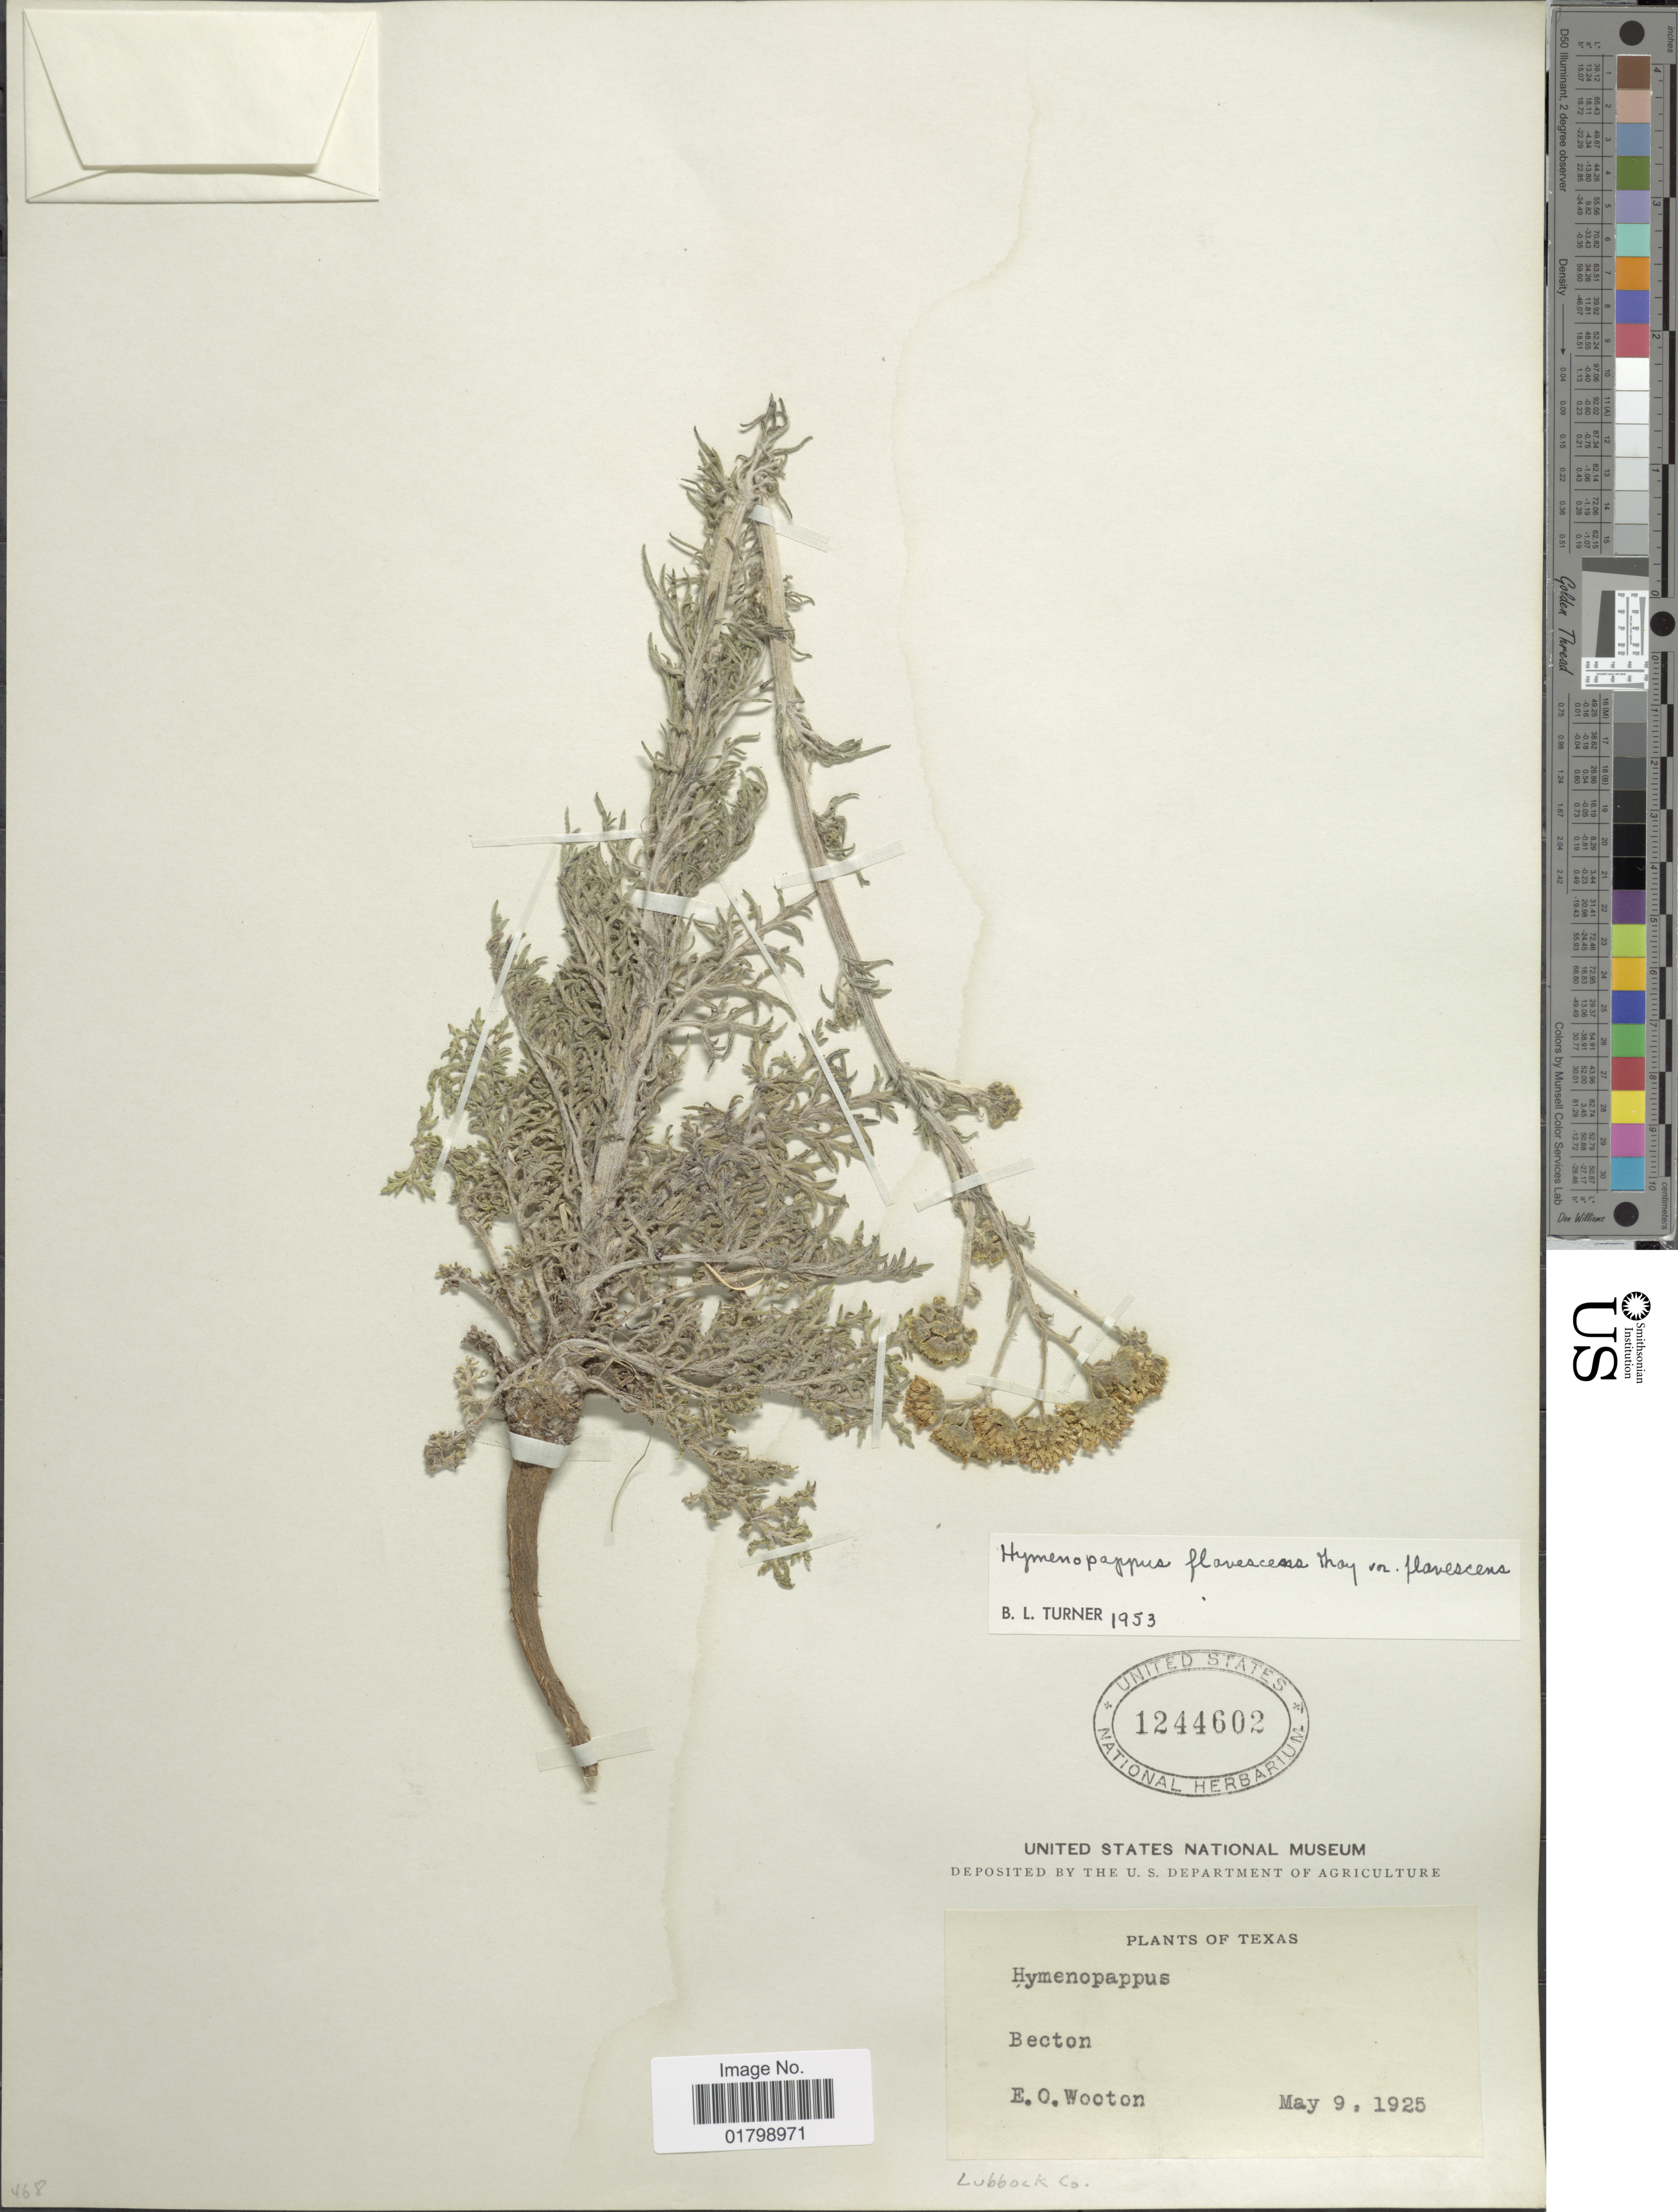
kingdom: Plantae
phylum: Tracheophyta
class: Magnoliopsida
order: Asterales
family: Asteraceae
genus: Hymenopappus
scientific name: Hymenopappus flavescens var. flavescens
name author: A. Gray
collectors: E. O. Wooton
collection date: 1925-05-09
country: United States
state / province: Texas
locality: Becton, Lubbock Co.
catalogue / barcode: US 1244602